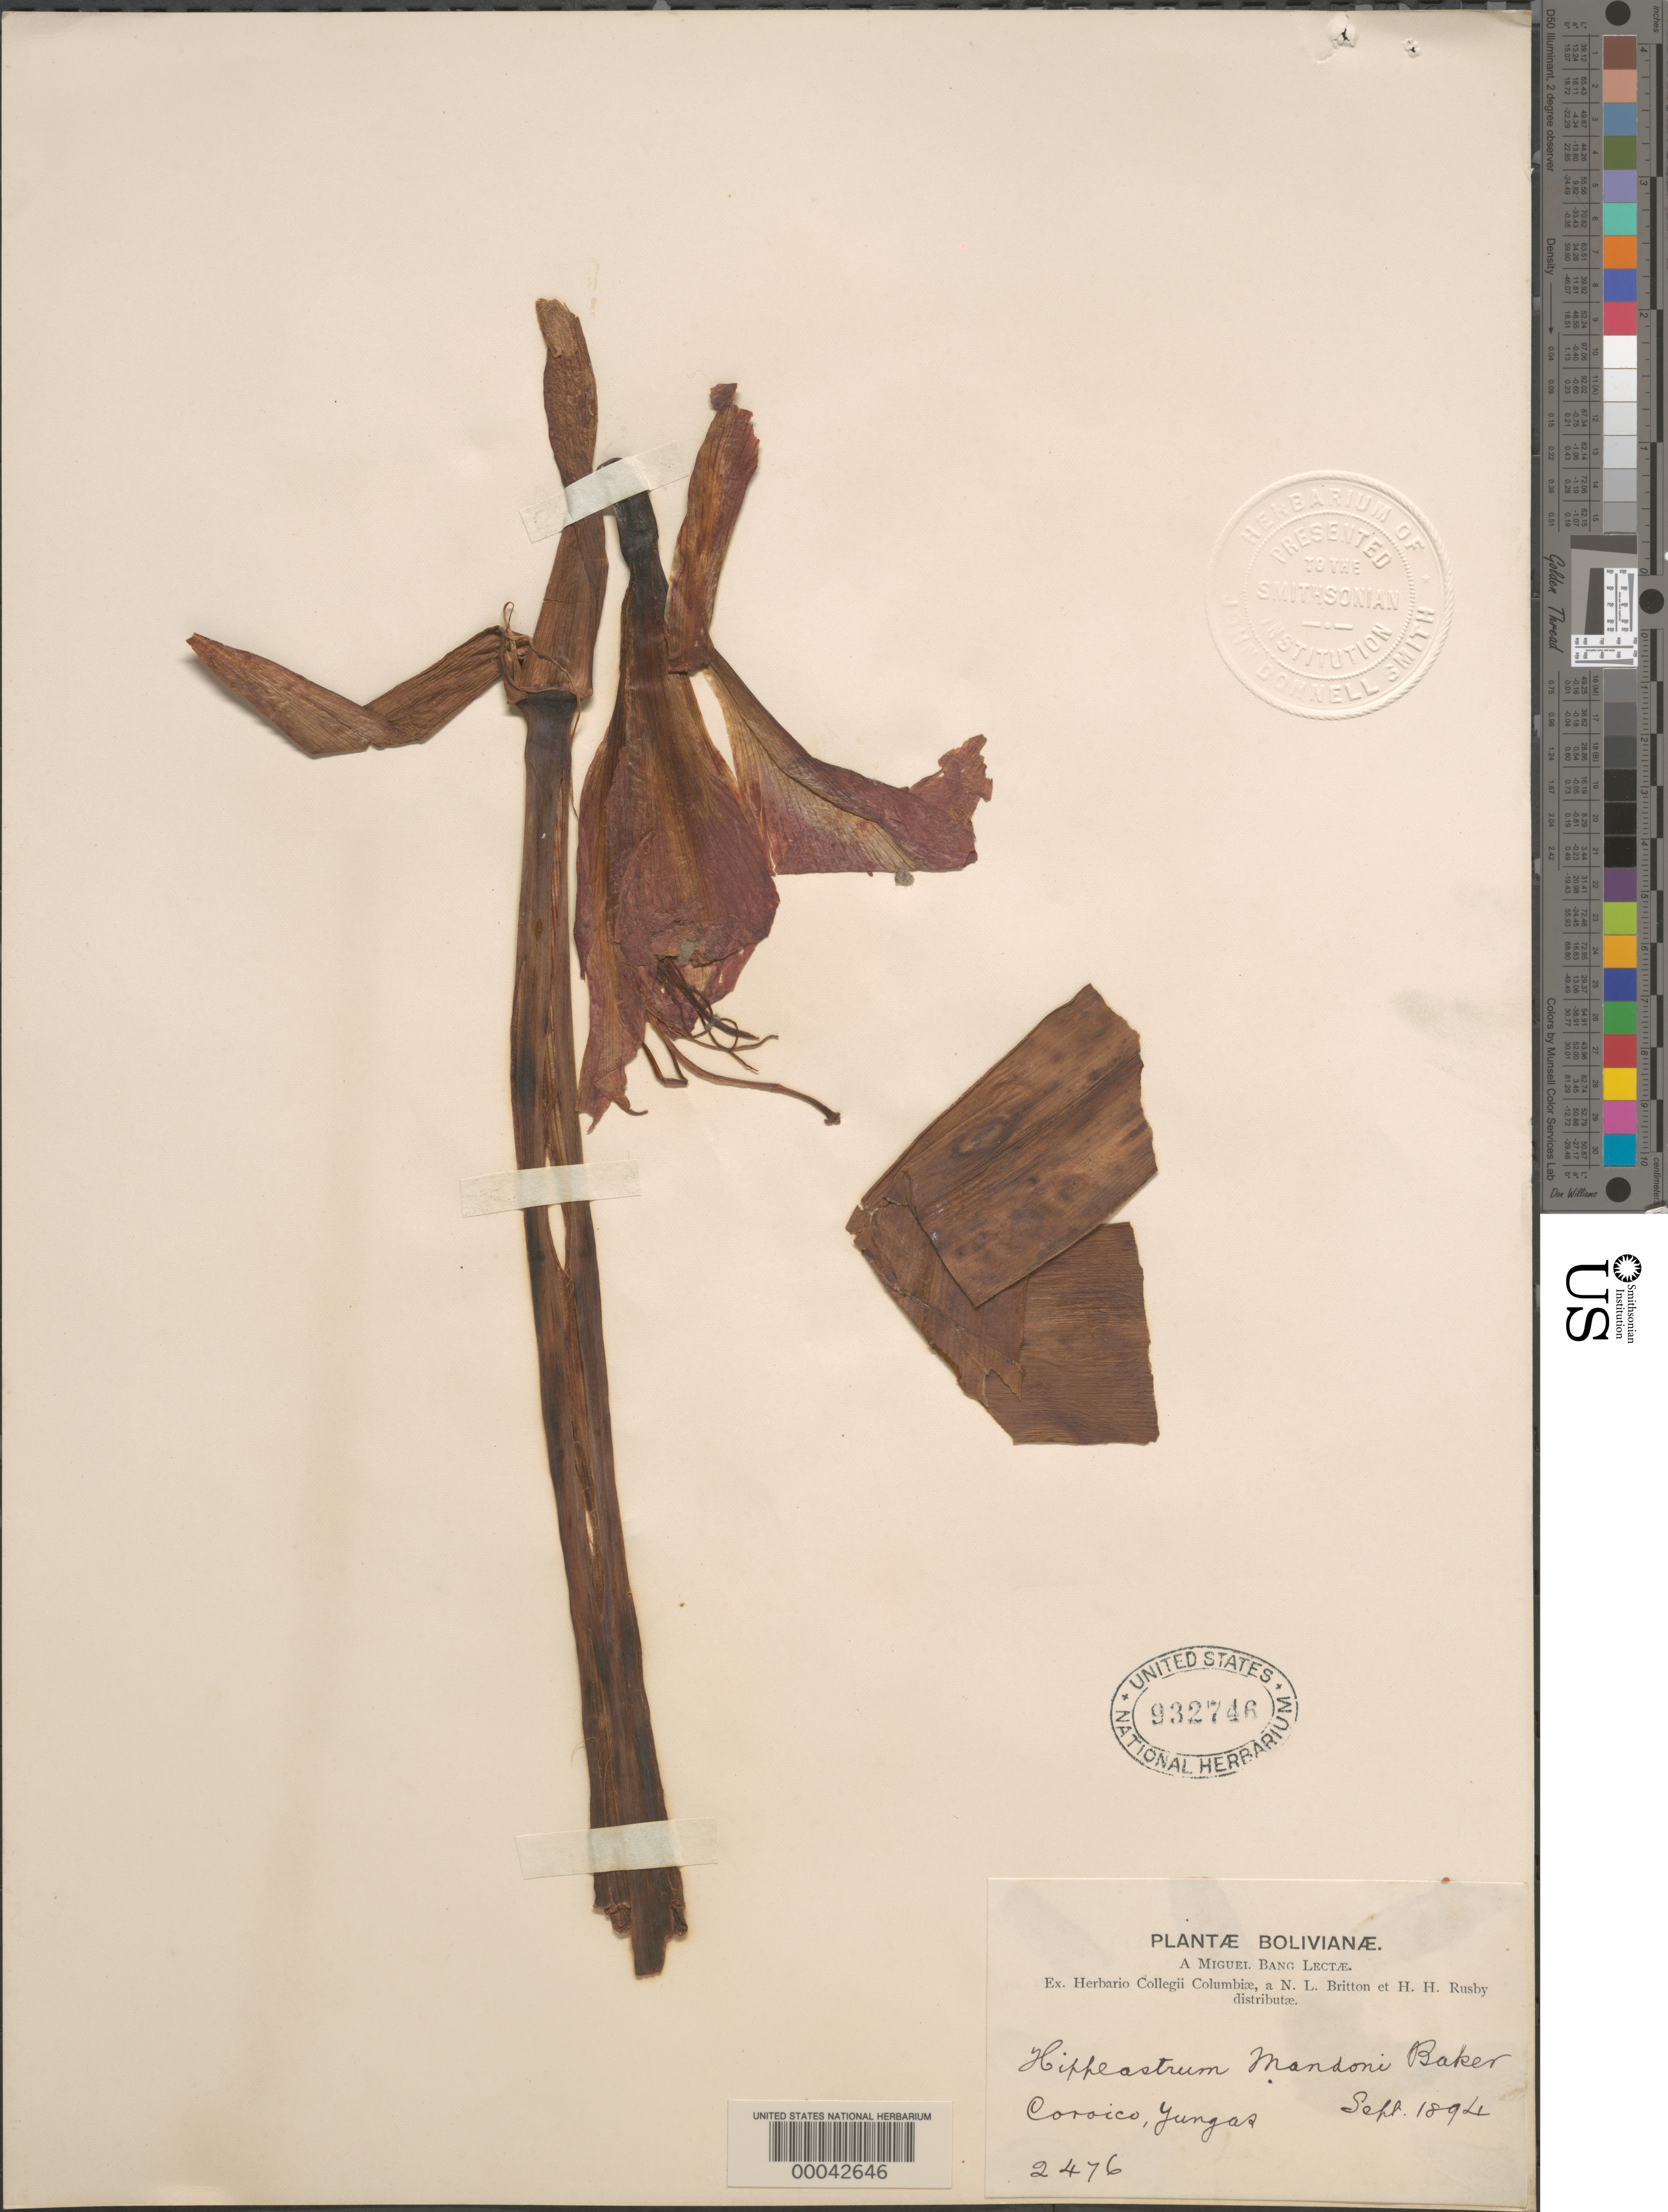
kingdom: Plantae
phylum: Tracheophyta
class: Liliopsida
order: Asparagales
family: Amaryllidaceae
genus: Hippeastrum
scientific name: Hippeastrum mandoni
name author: Baker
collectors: M. Bang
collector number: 2476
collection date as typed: Sep 1894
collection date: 1894-09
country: Bolivia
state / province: La Paz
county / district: Nor Yungas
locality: Coroico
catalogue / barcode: US 932746